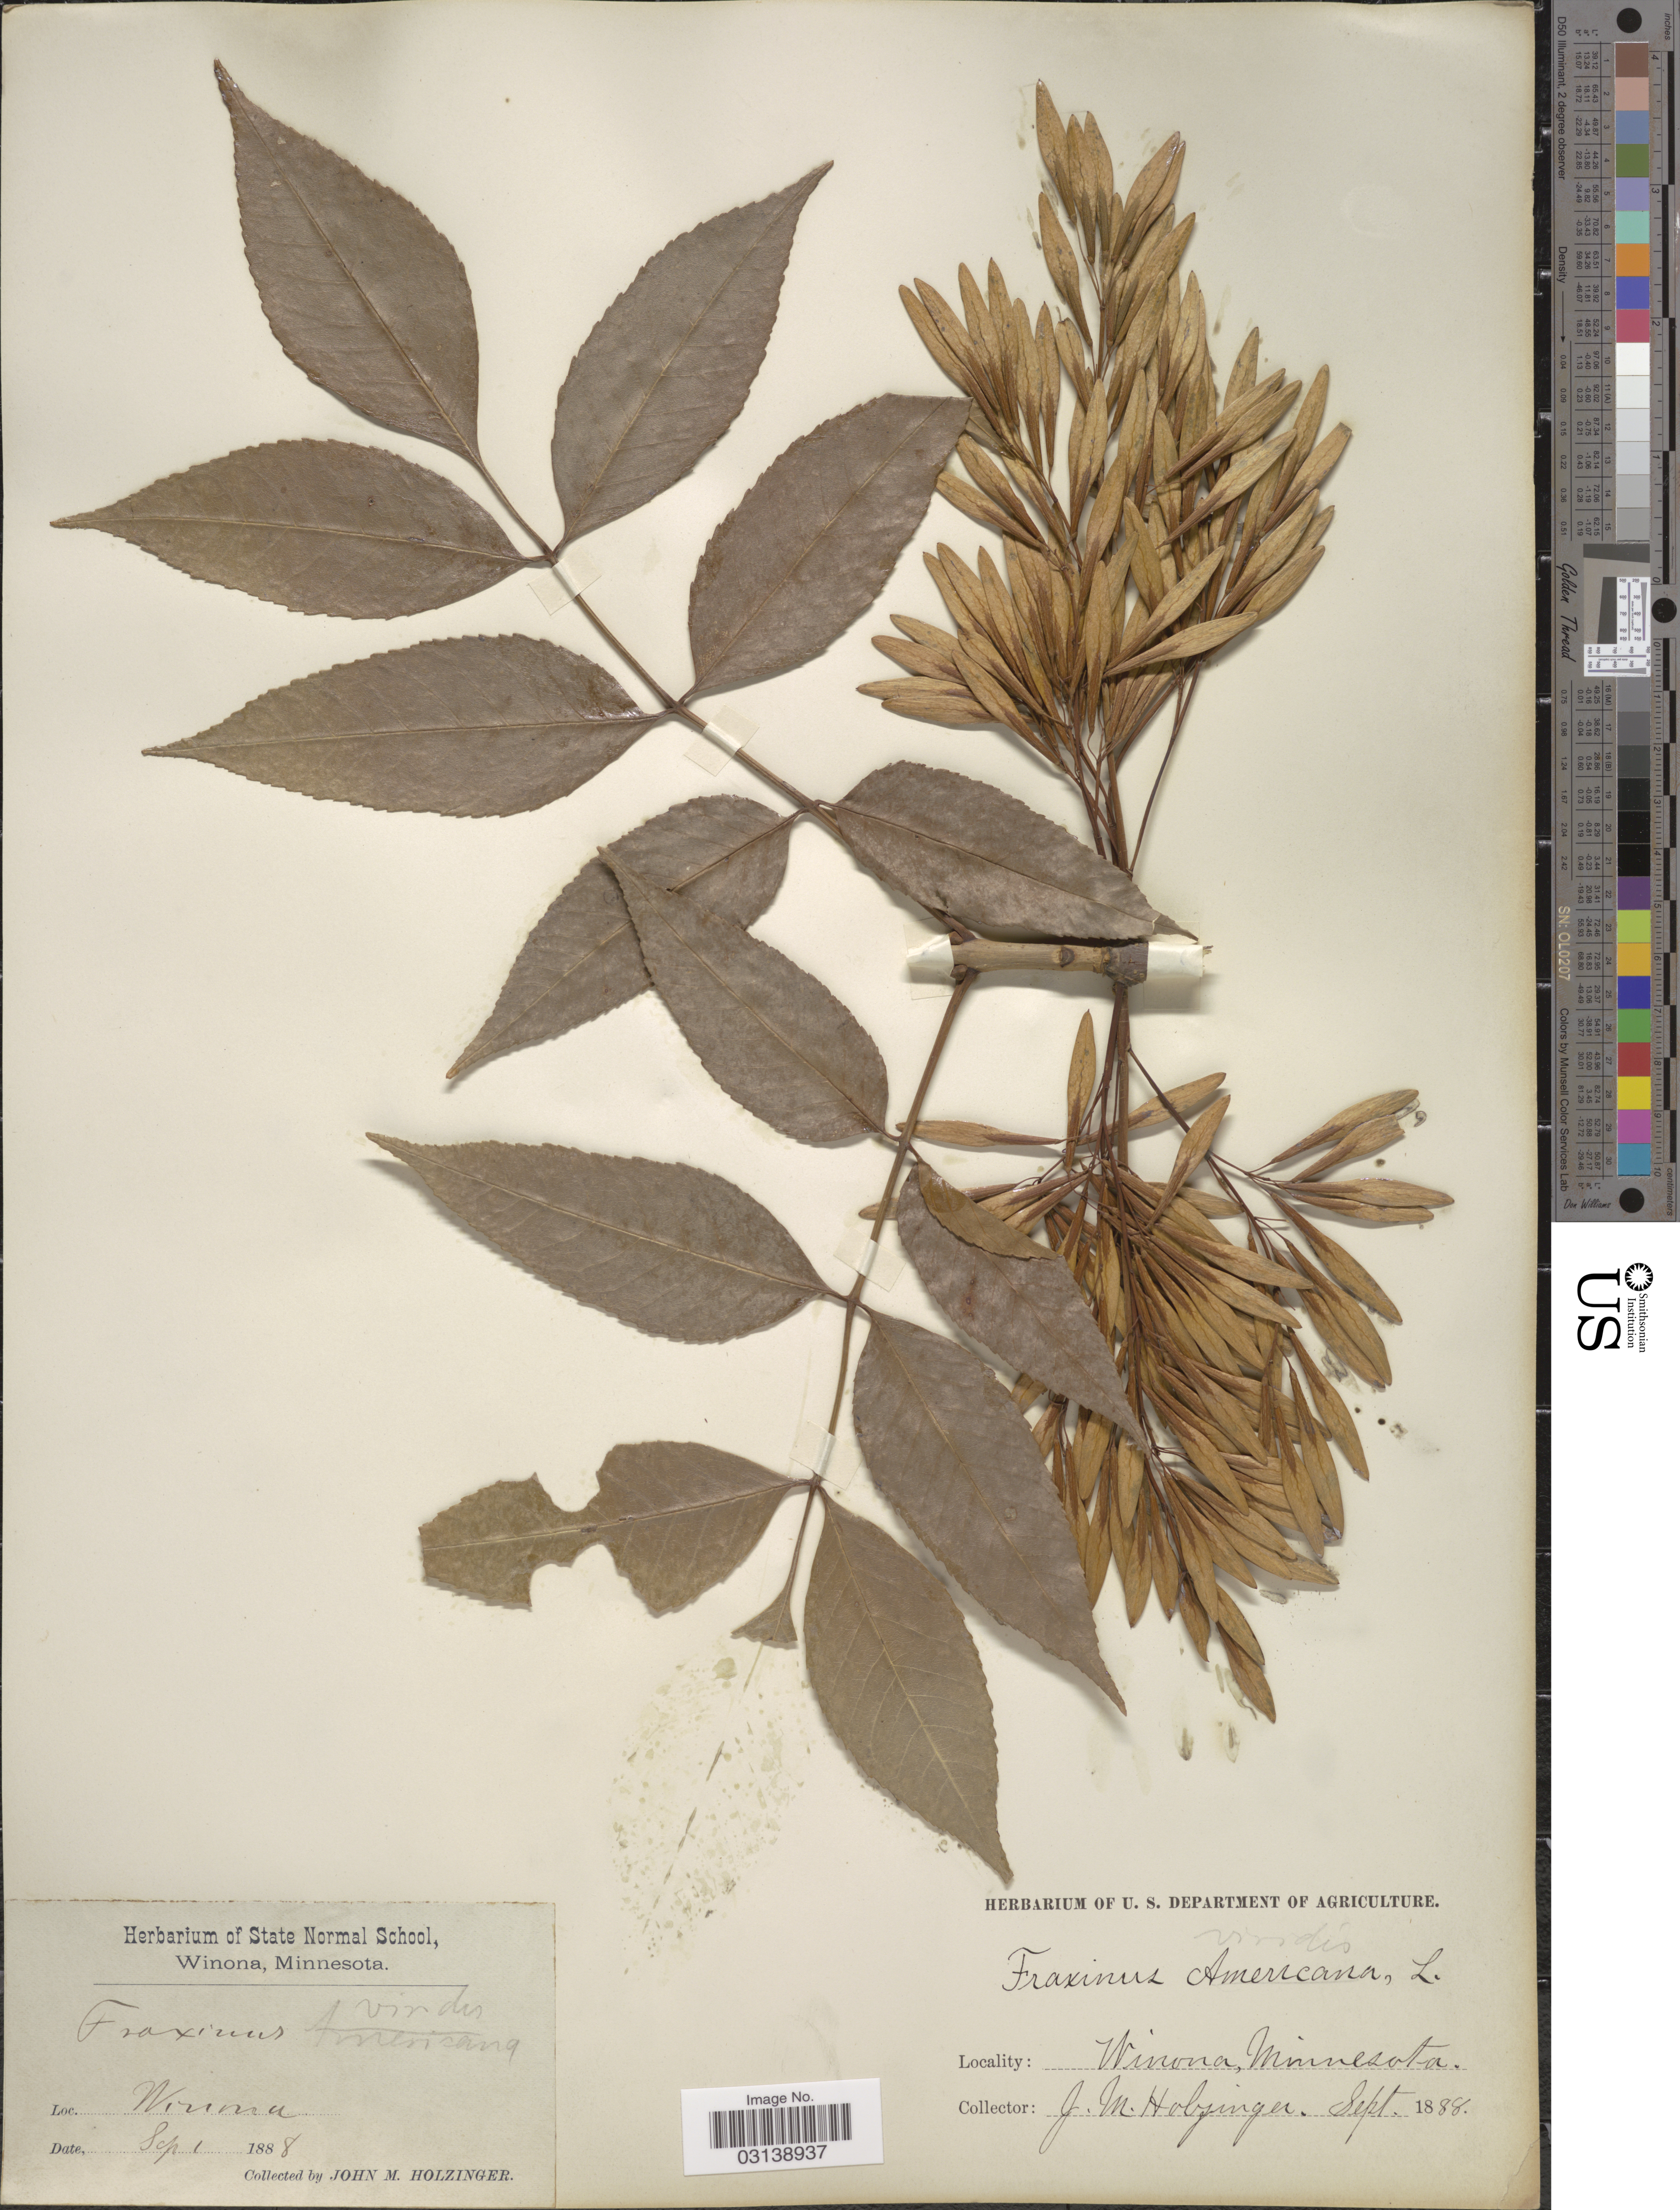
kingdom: Plantae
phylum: Tracheophyta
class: Magnoliopsida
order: Lamiales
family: Oleaceae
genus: Fraxinus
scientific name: Fraxinus pennsylvanica var. campestris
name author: (Britton) F.C. Gates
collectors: J. M. Holzinger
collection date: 1888-09-01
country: United States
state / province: Minnesota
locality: Winona.